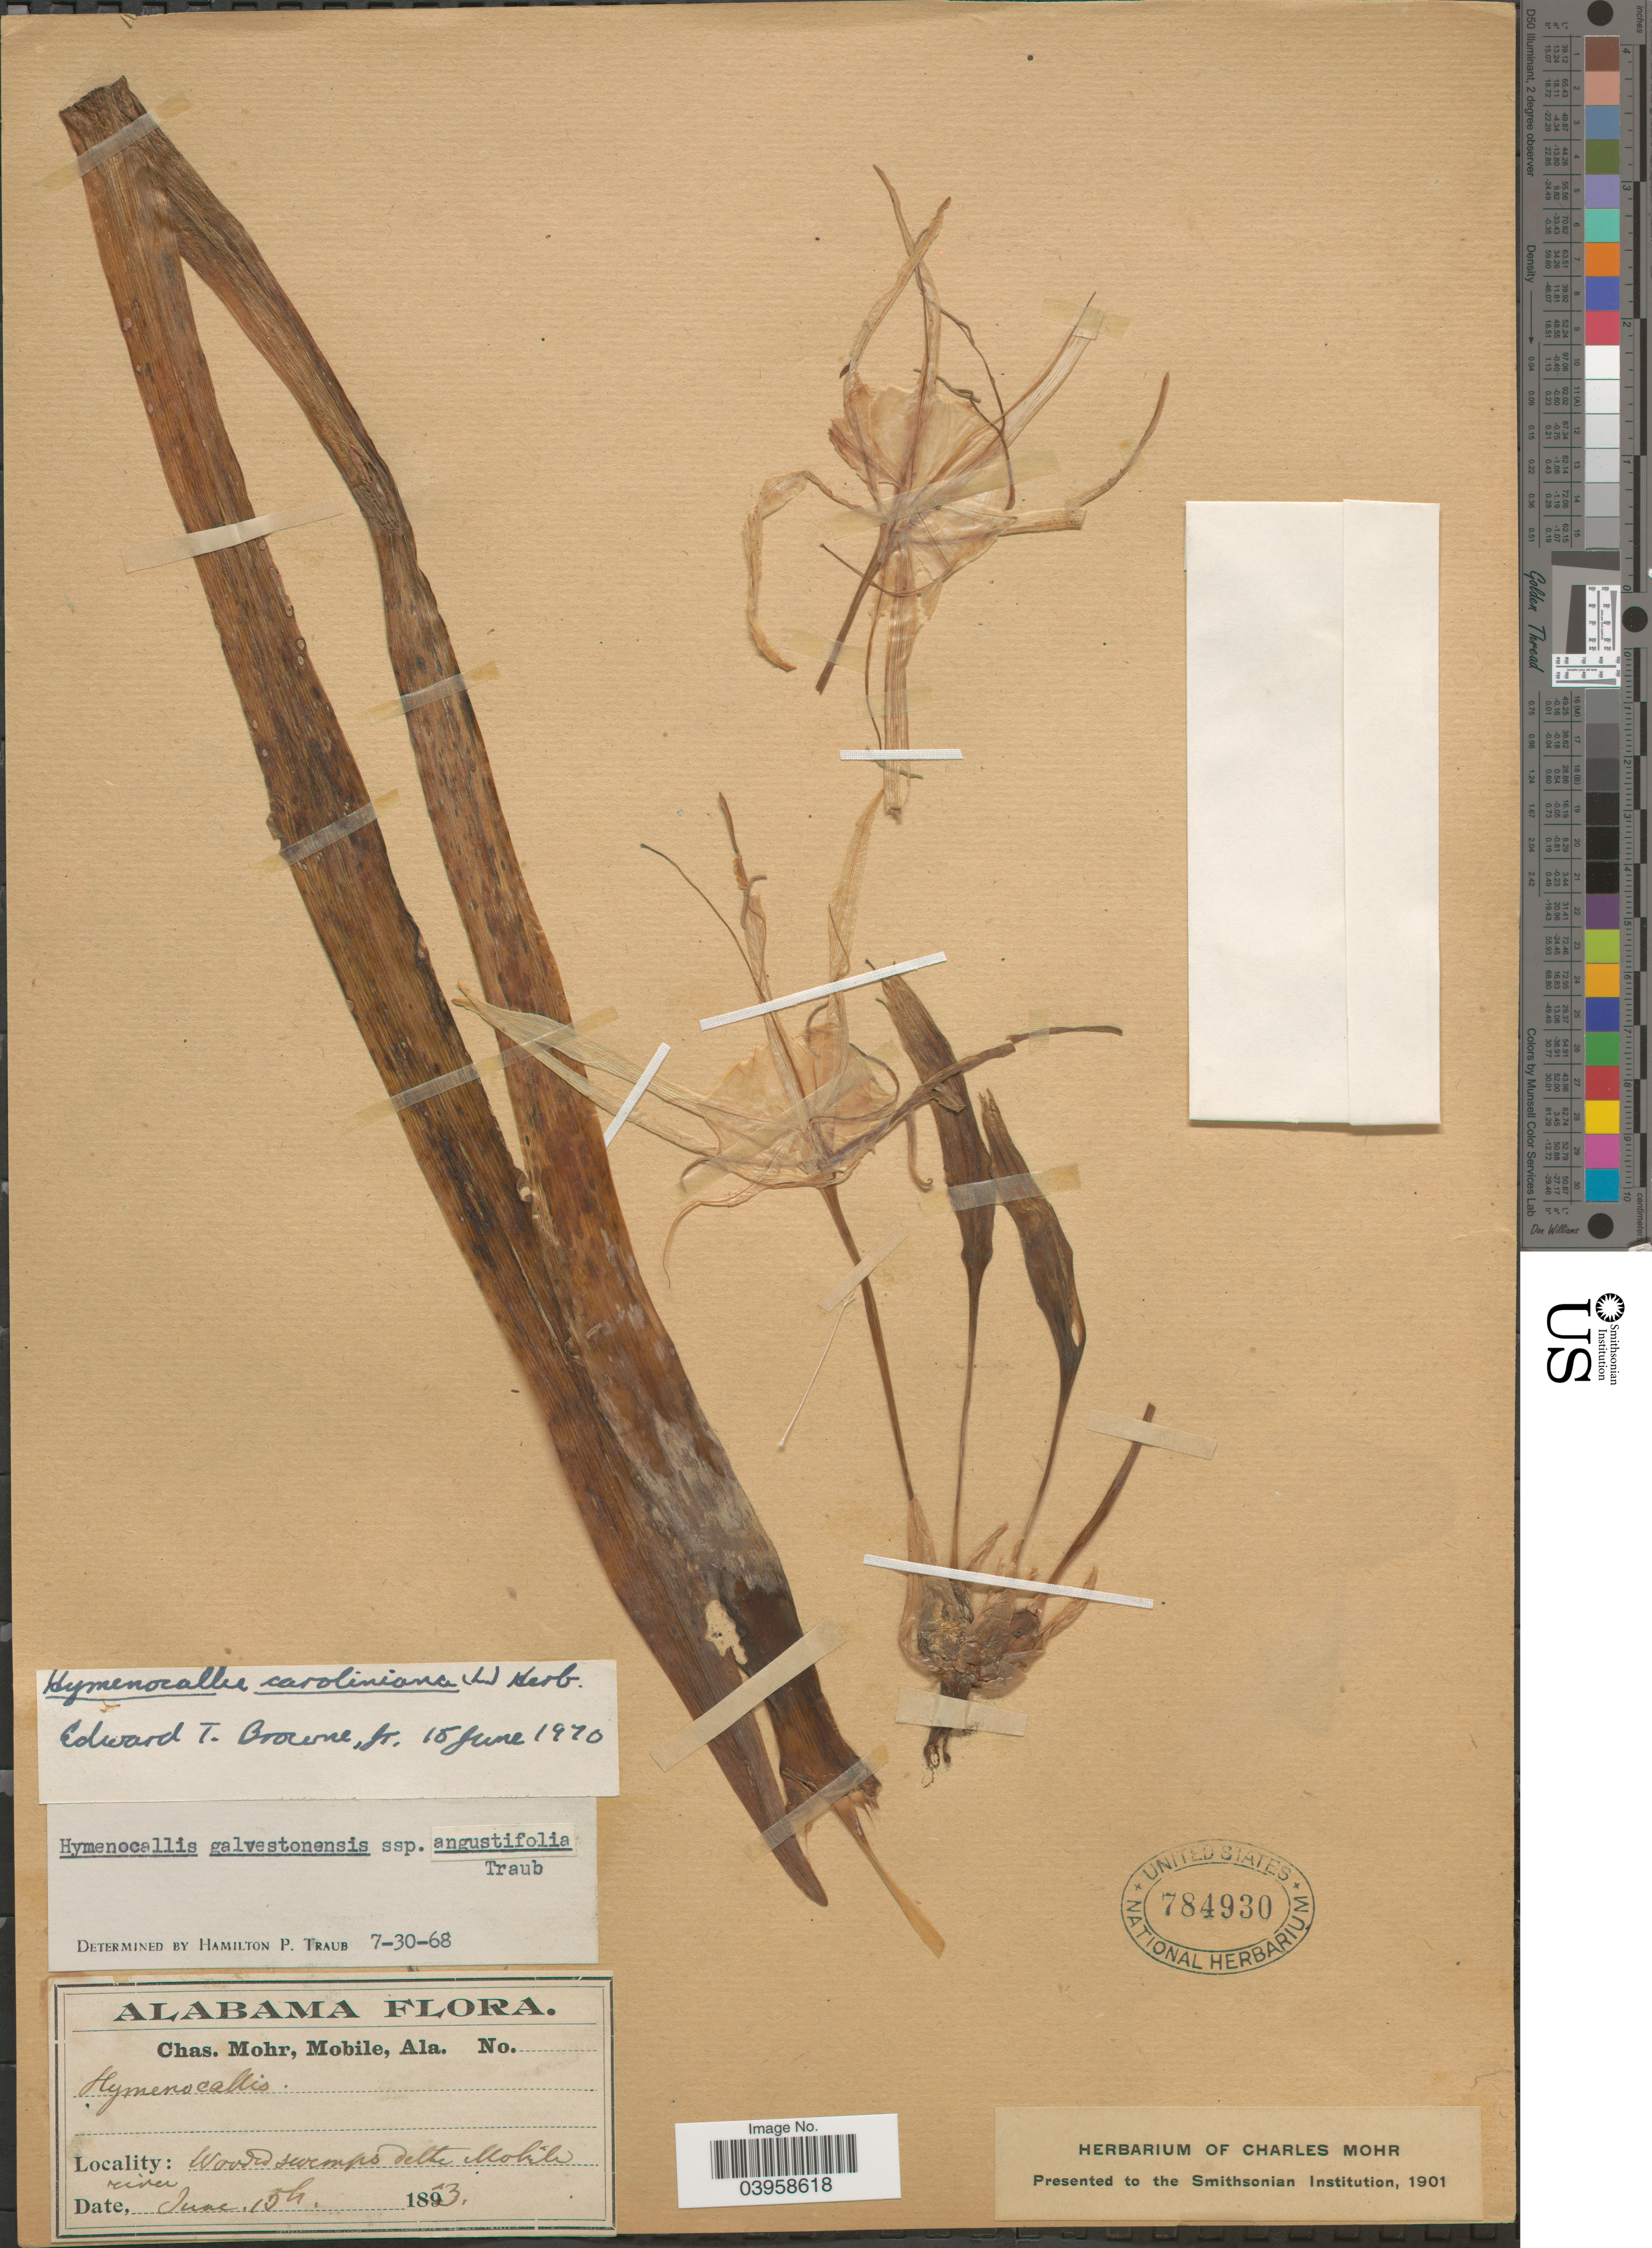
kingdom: Plantae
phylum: Tracheophyta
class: Liliopsida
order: Asparagales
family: Amaryllidaceae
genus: Hymenocallis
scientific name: Hymenocallis caroliniana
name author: (L.) Herb.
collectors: Mohr, C. T. (herbarium)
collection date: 1893-06-15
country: United States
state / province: Alabama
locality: Wooded swamps delta Mobile river.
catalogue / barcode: US 784930